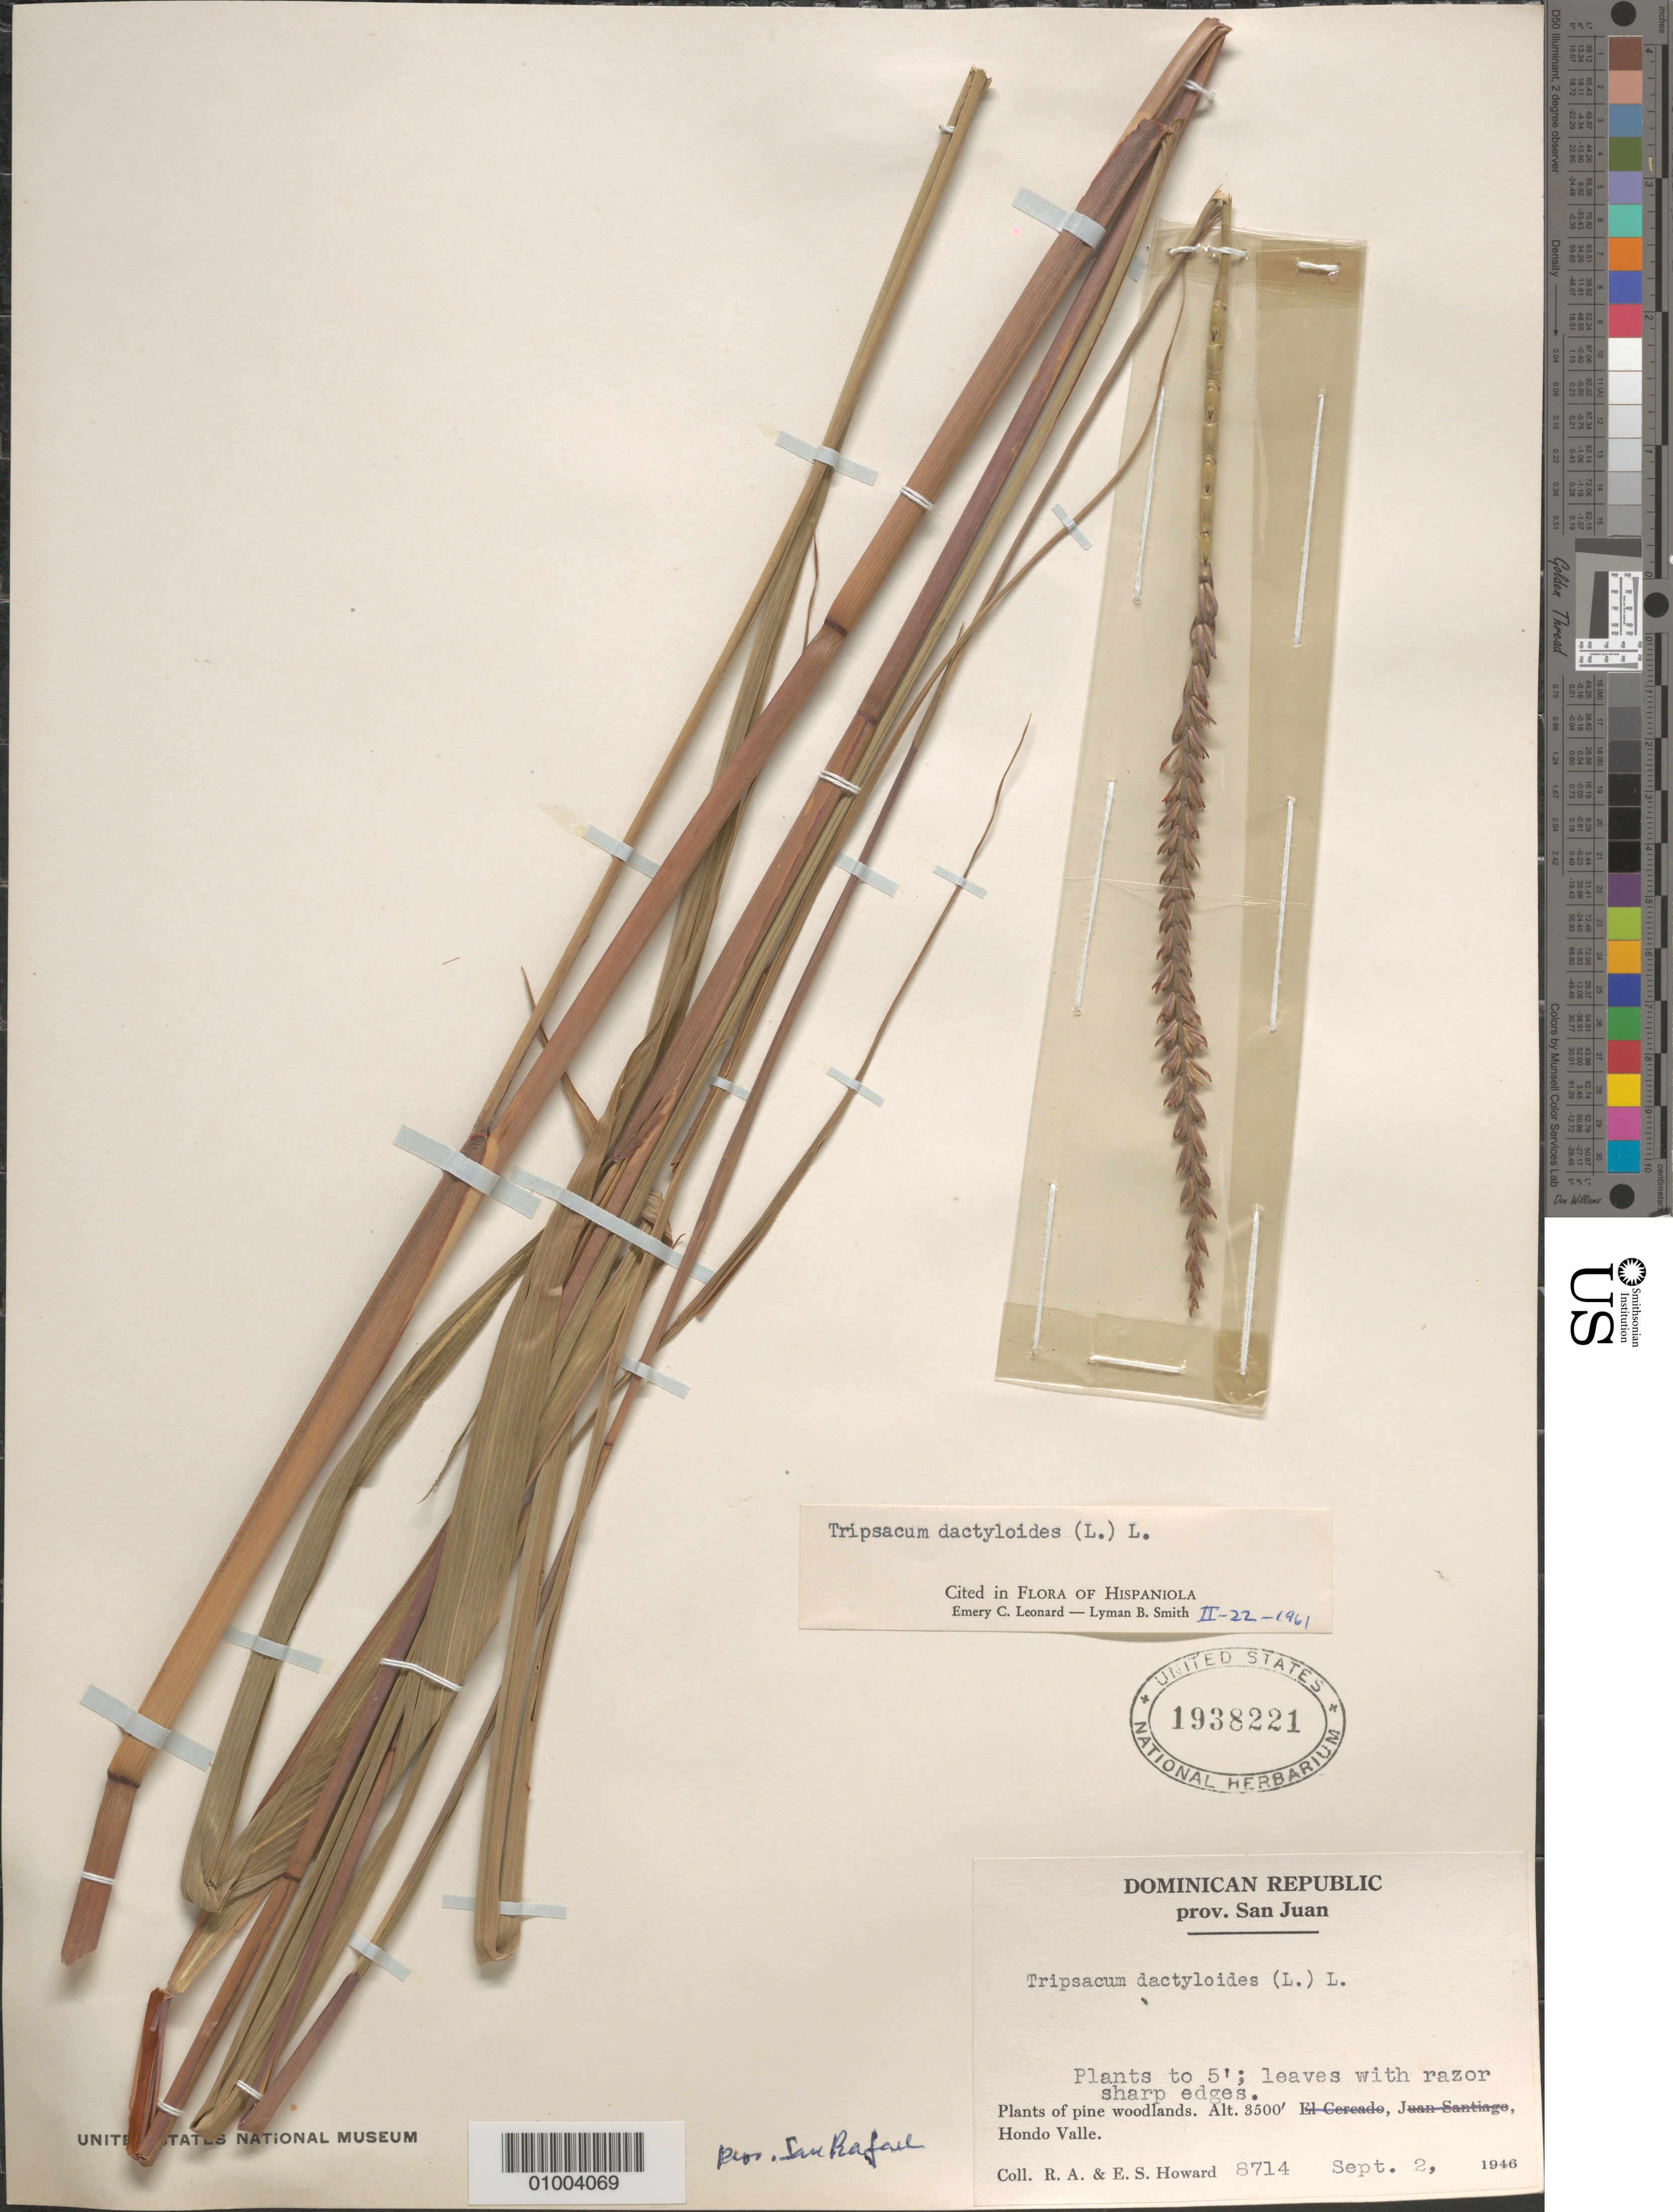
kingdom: Plantae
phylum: Tracheophyta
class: Liliopsida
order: Poales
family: Poaceae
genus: Tripsacum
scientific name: Tripsacum dactyloides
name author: (L.) L.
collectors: R. A. Howard & E. S. Howard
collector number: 8714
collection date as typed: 02 Sep 1946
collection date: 1946-09-02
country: Dominican Republic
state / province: San Juan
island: Hispaniola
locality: Plants of pine woodlands. Hondo Valle. Plants to 5', leave with razor sharp edges.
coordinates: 0 N, 0 E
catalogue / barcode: US 1938221